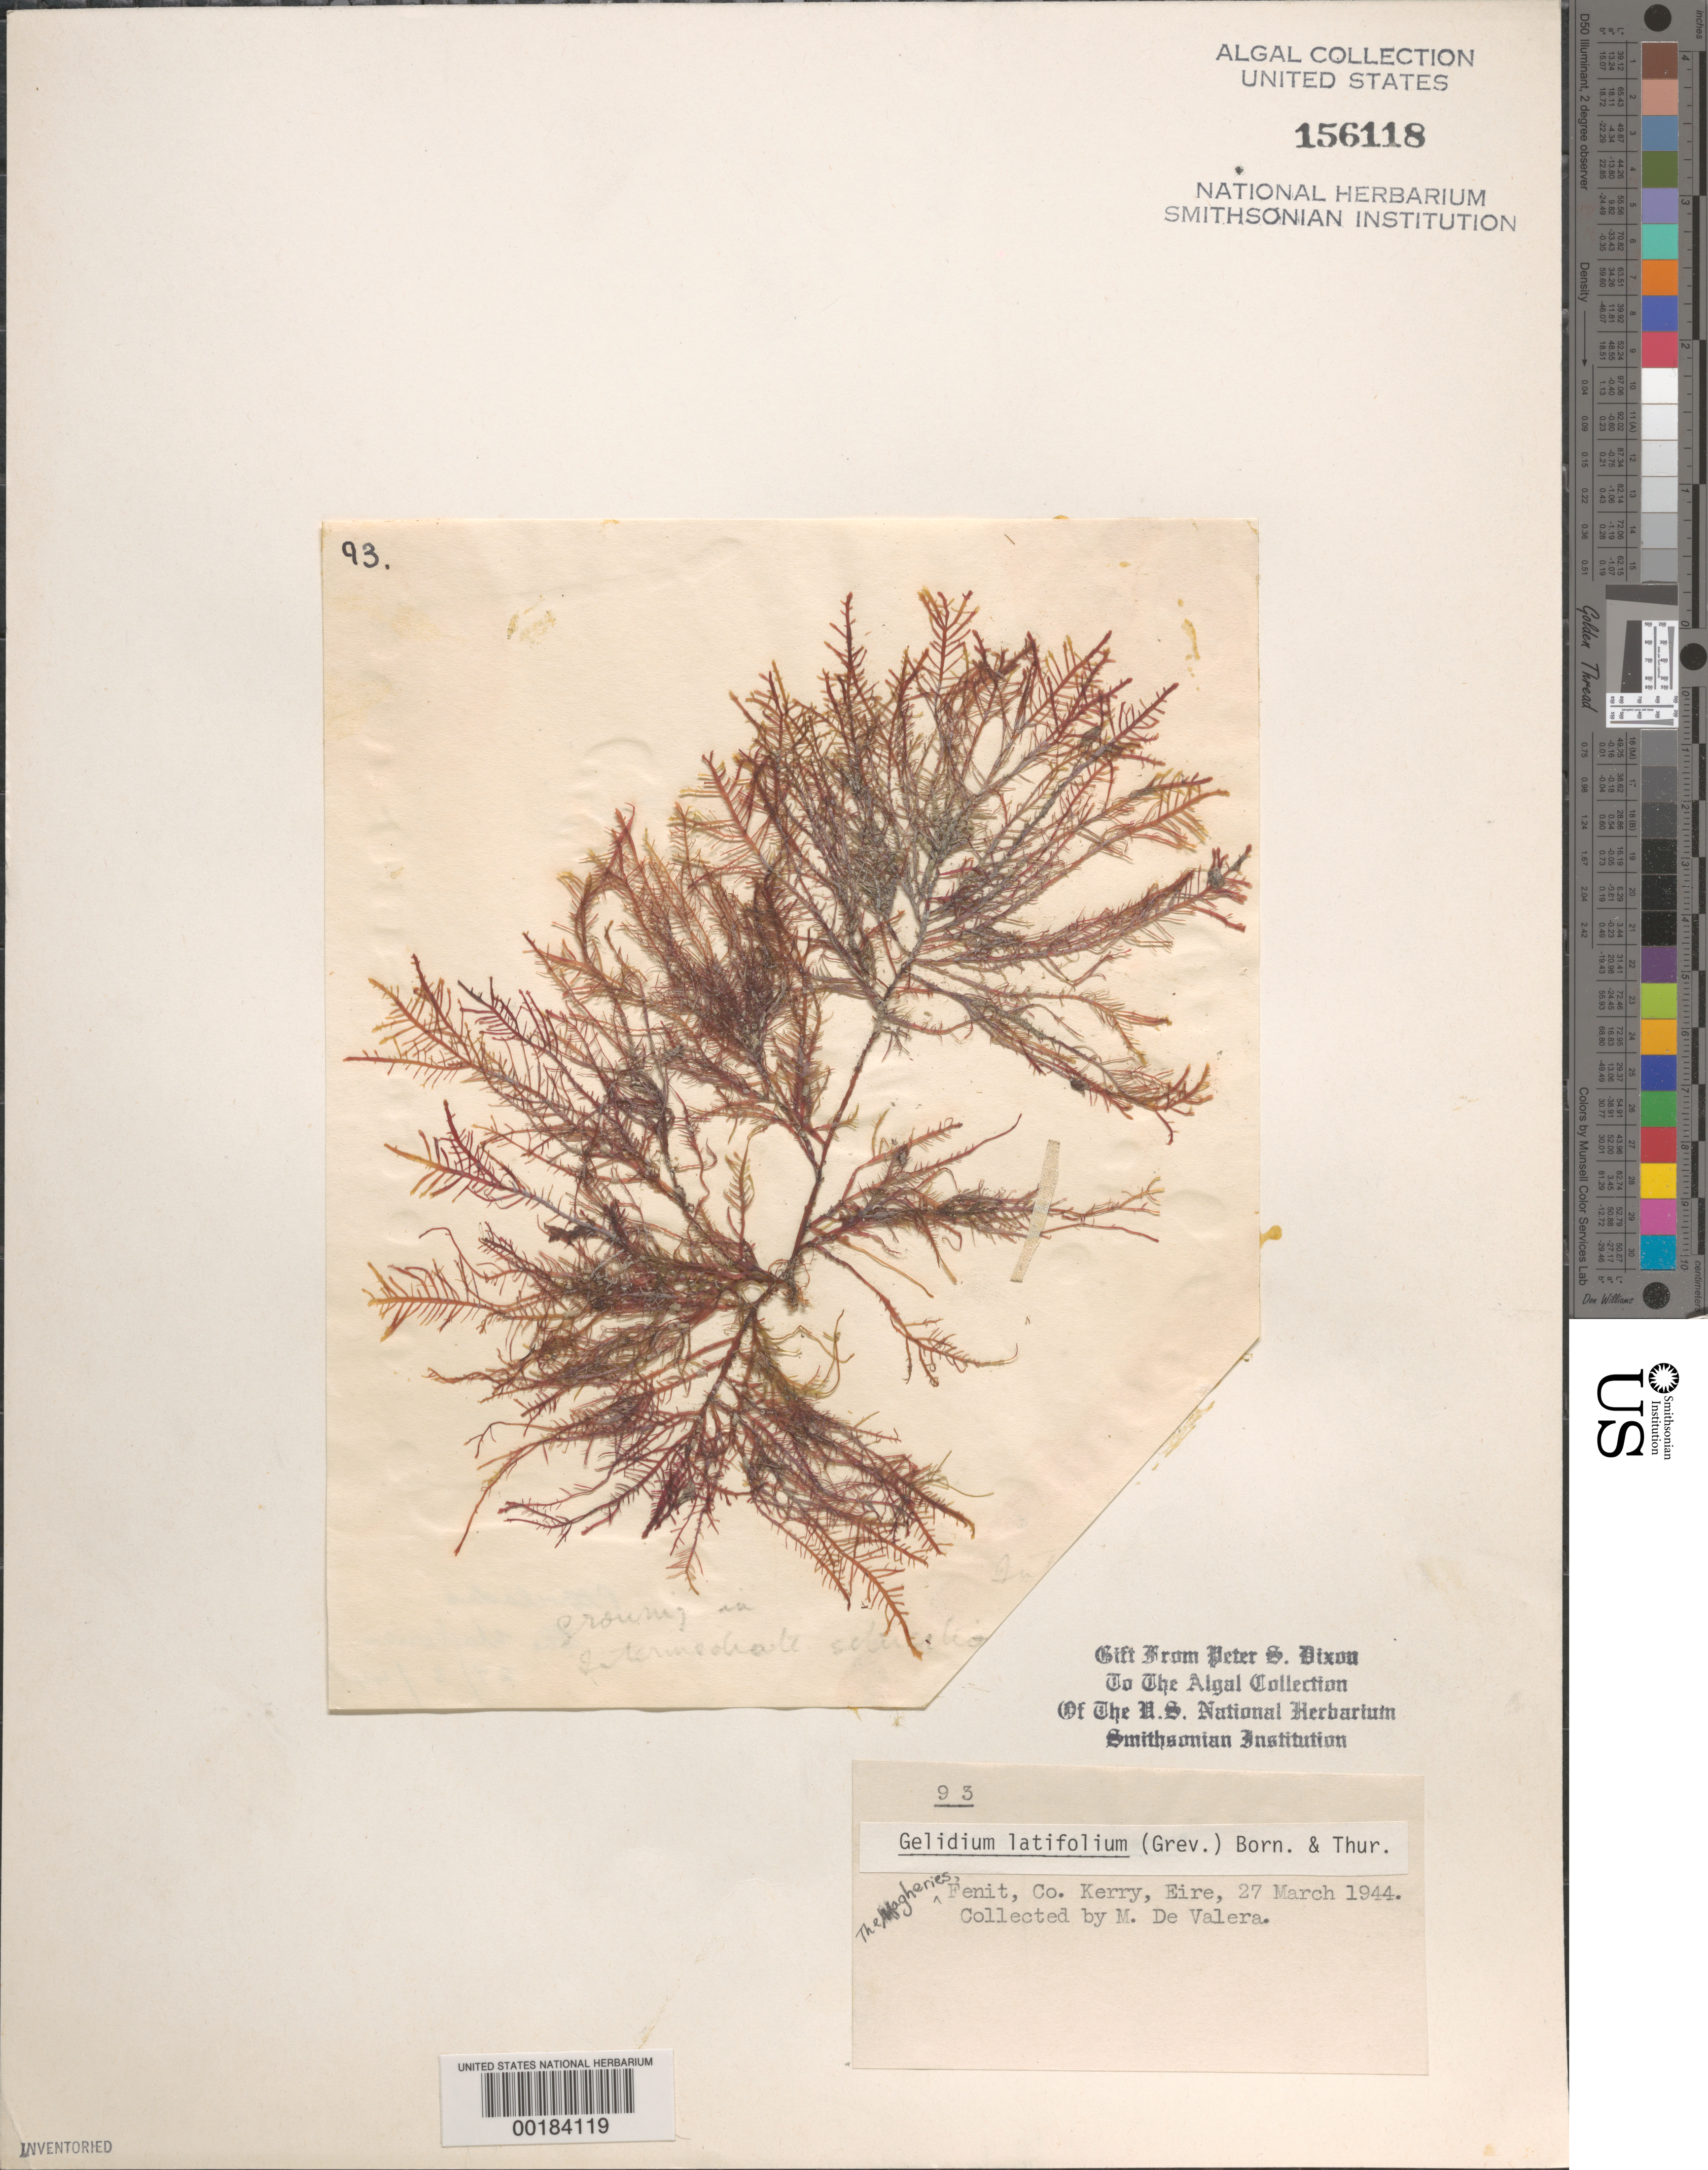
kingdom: Plantae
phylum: Rhodophyta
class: Florideophyceae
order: Gelidiales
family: Gelidiaceae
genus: Gelidium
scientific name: Gelidium spinosum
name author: (S.G. Gmel.) P.C. Silva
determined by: Algae name updating Project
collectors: M. De Valera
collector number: PSD 93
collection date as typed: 27 Mar 1944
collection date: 1944-03-27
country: Ireland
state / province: Munster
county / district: Kerry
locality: The Magheries, Fenit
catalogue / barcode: US 156118